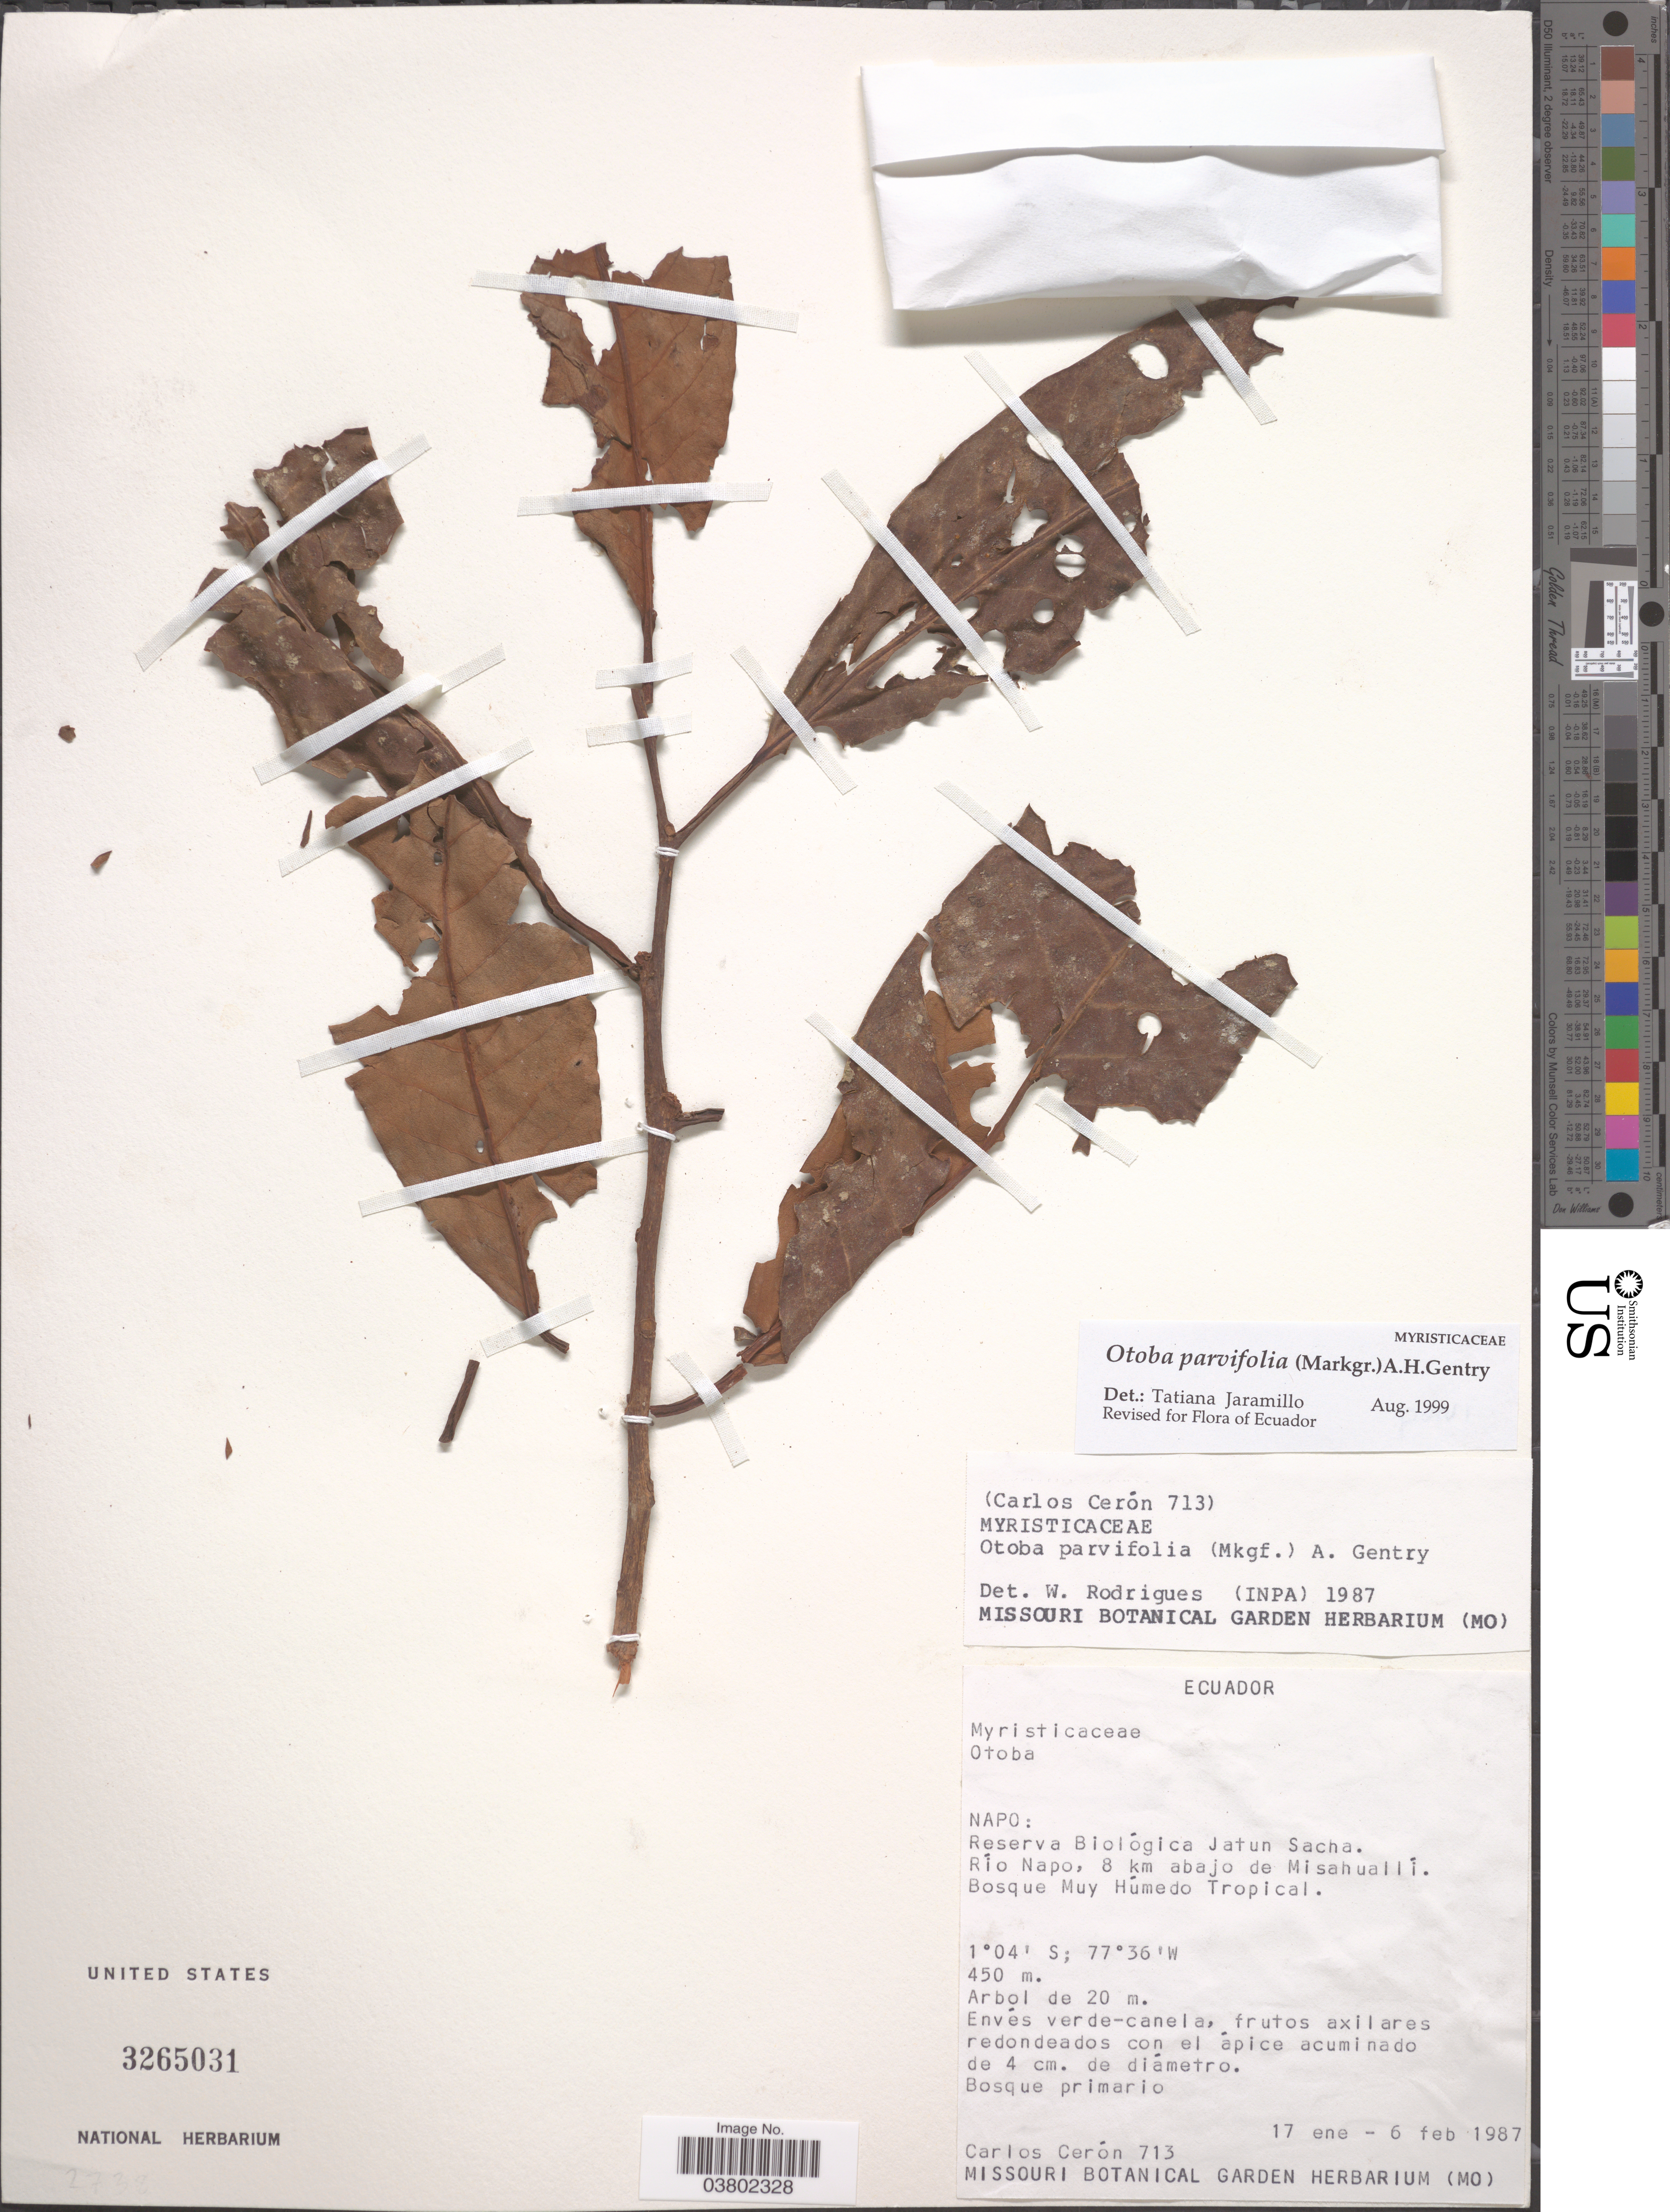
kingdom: Plantae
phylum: Tracheophyta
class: Magnoliopsida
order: Magnoliales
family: Myristicaceae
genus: Otoba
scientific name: Otoba parvifolia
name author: (Markgr.) A.H. Gentry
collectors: C. E. Cerón M.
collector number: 713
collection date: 1987-01-17/1987-02-06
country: Ecuador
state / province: Napo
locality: Reserva Biológica Jatun Sacha. Río Napo, 8 km abajo de Misahuallí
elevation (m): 450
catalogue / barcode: US 3265031